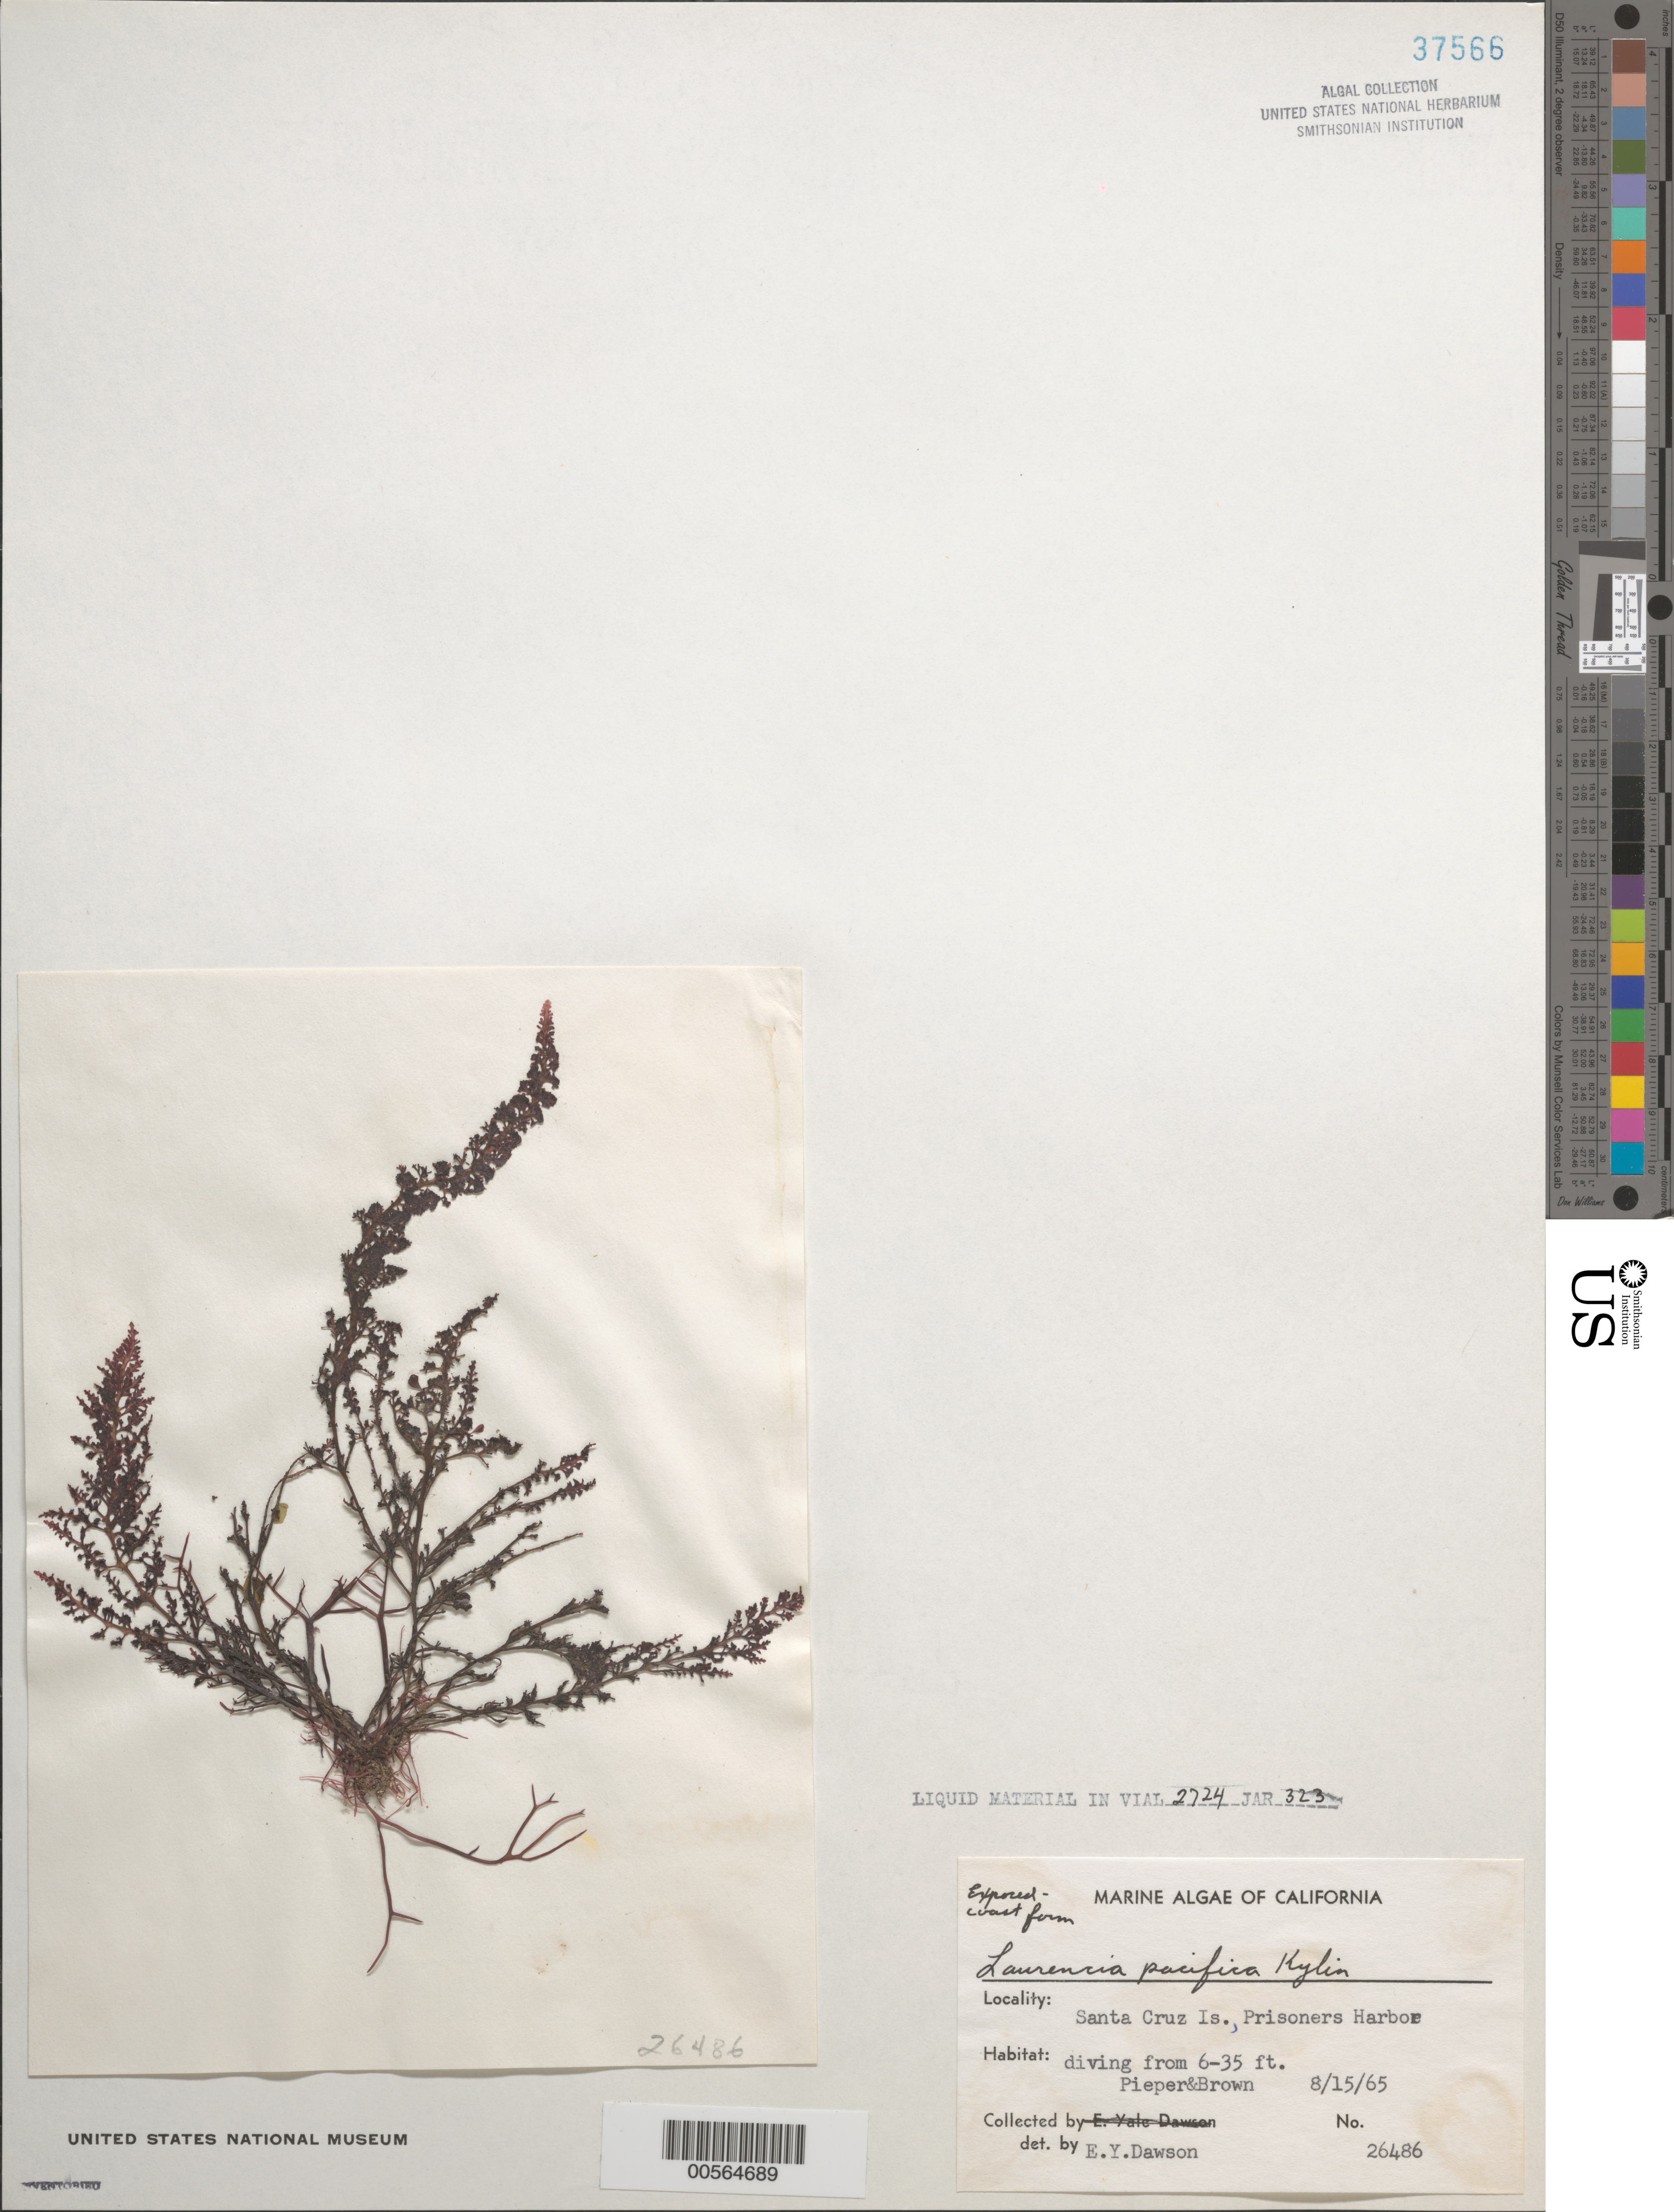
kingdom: Plantae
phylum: Rhodophyta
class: Florideophyceae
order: Ceramiales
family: Rhodomelaceae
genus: Laurencia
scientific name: Laurencia pacifica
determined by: Dawson, E. Y.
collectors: D. Pieper & D. Brown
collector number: EYD 26486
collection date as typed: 15 Aug 1965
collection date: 1965-08-15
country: United States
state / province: California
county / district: Santa Barbara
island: Santa Cruz Island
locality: Prisoner's Harbor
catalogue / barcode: US 37566